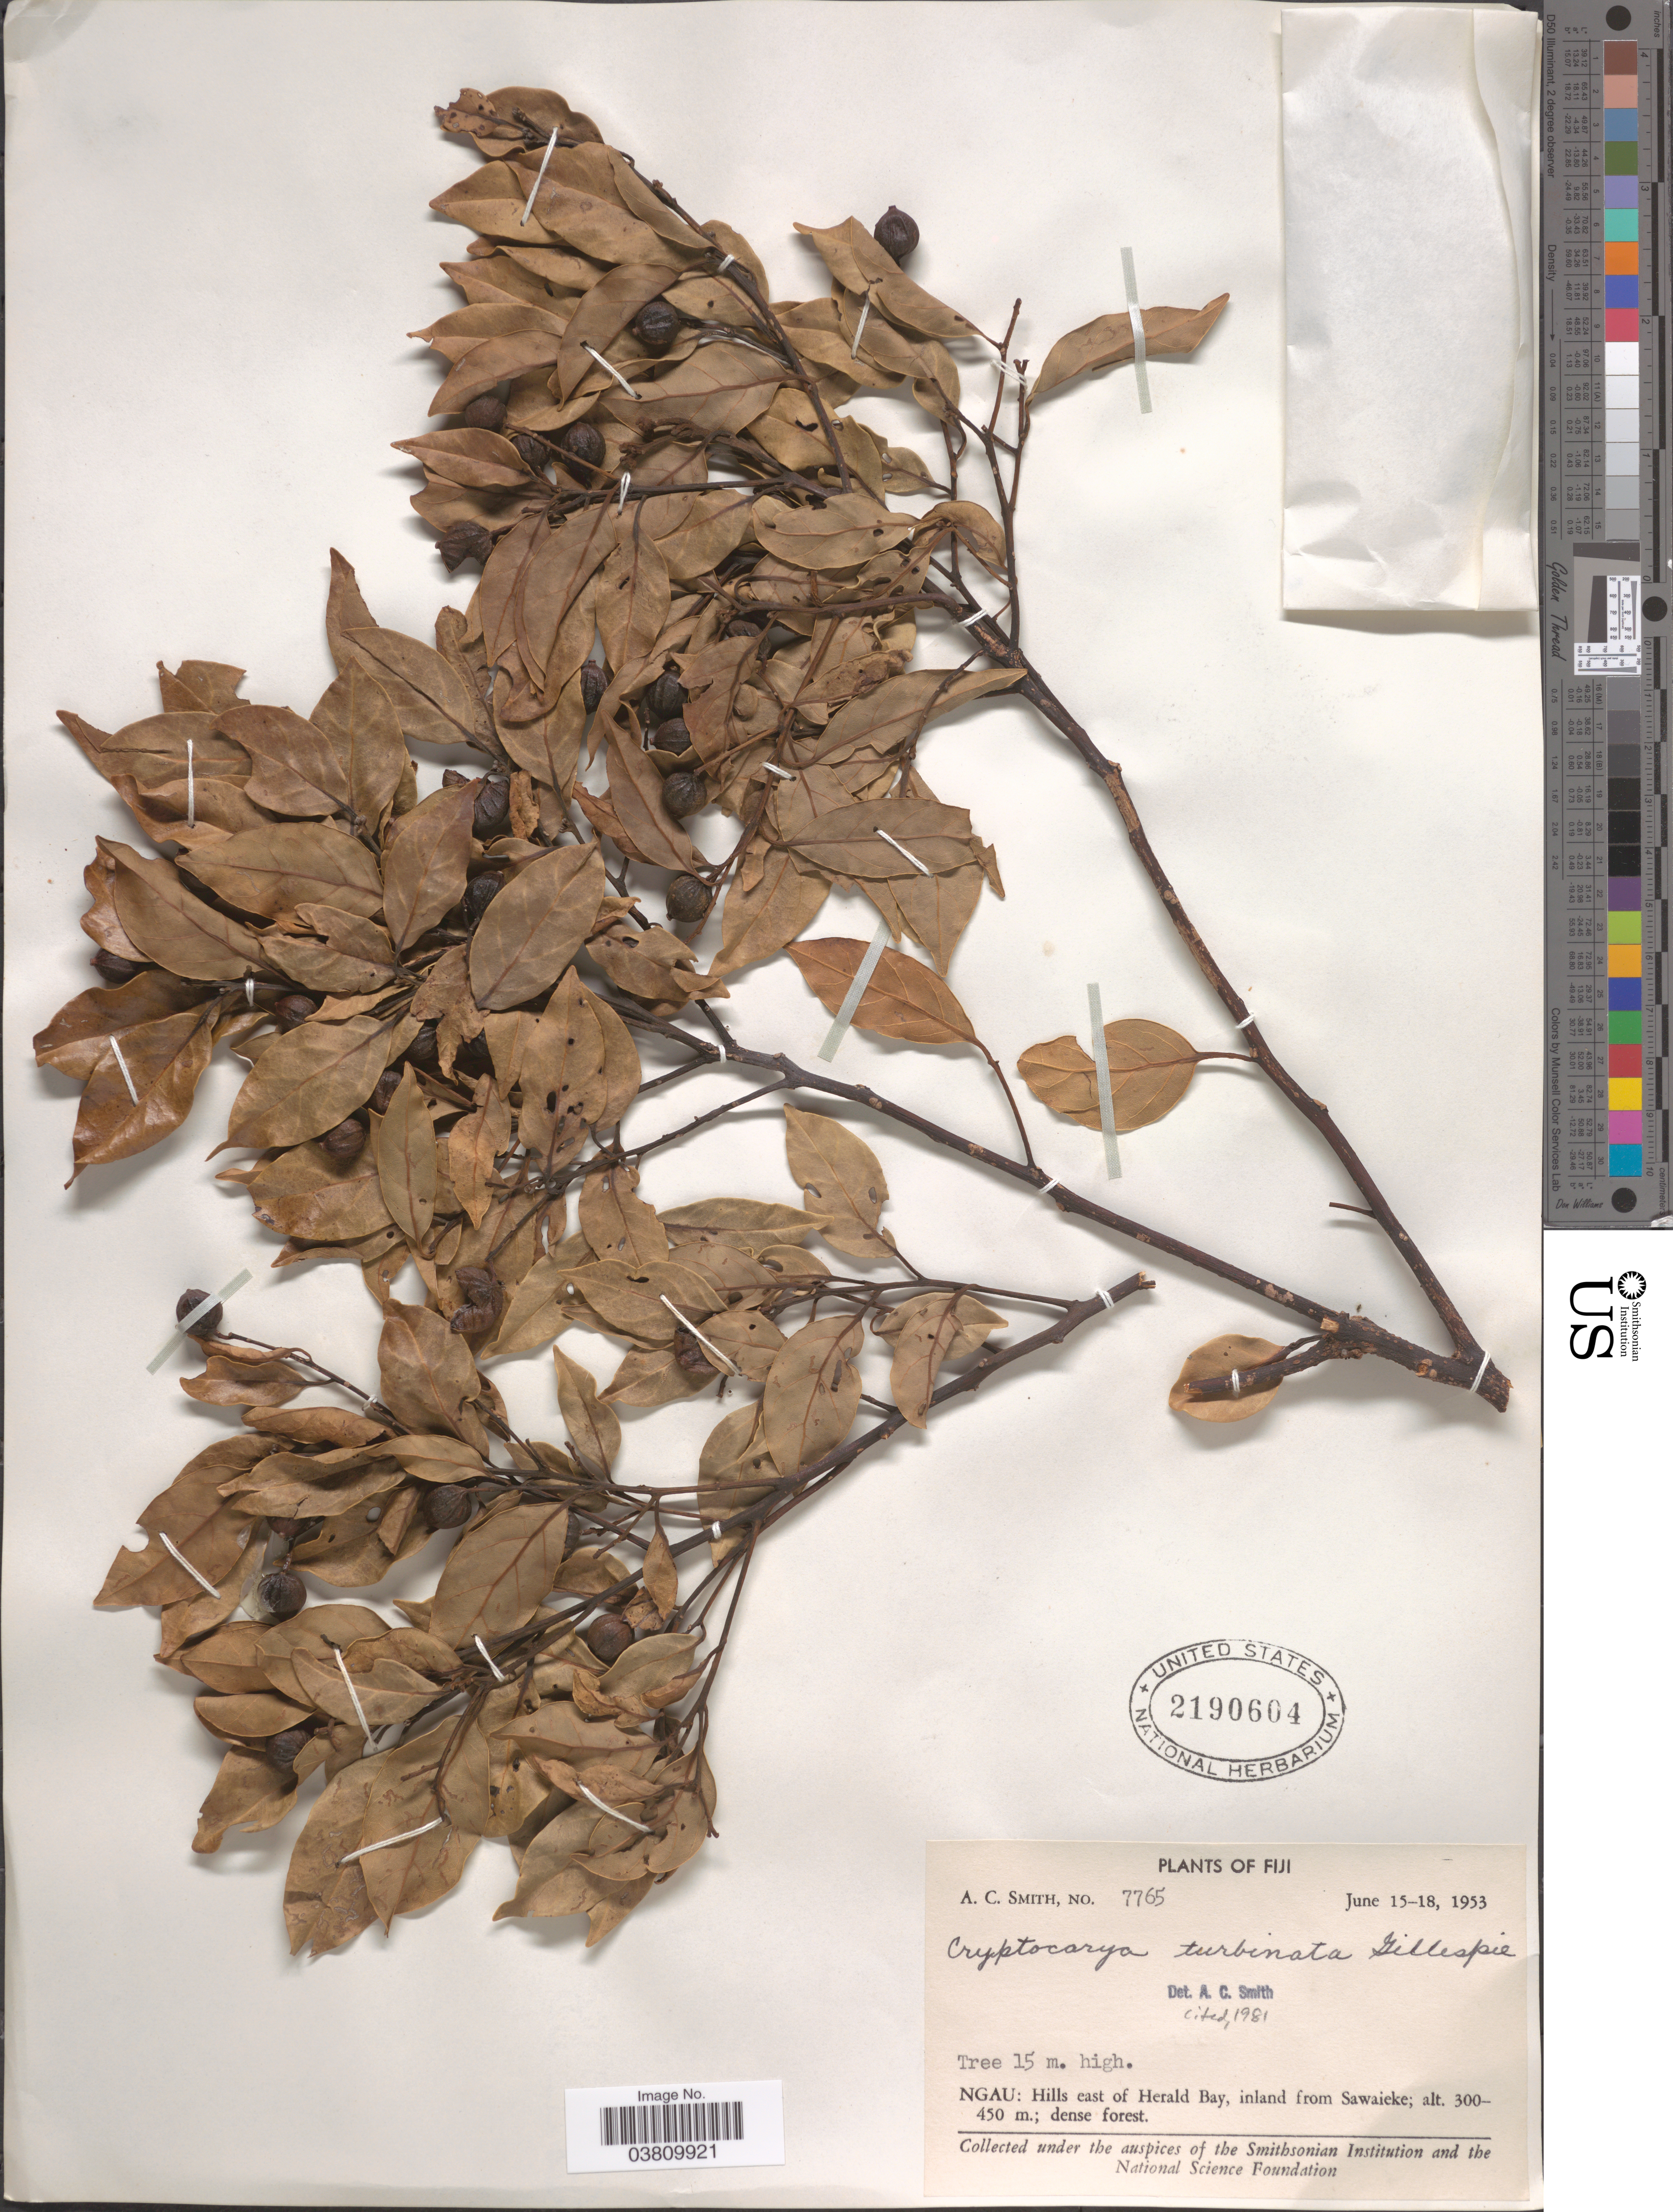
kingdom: Plantae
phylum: Tracheophyta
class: Magnoliopsida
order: Laurales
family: Lauraceae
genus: Cryptocarya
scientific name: Cryptocarya turbinata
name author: Gillespie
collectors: A. C. Smith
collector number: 7765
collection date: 1953-06-15/1953-06-18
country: Fiji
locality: Ngau: Hills east of herald bay, inland from Sawaieke.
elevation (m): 300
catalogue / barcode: US 2190604